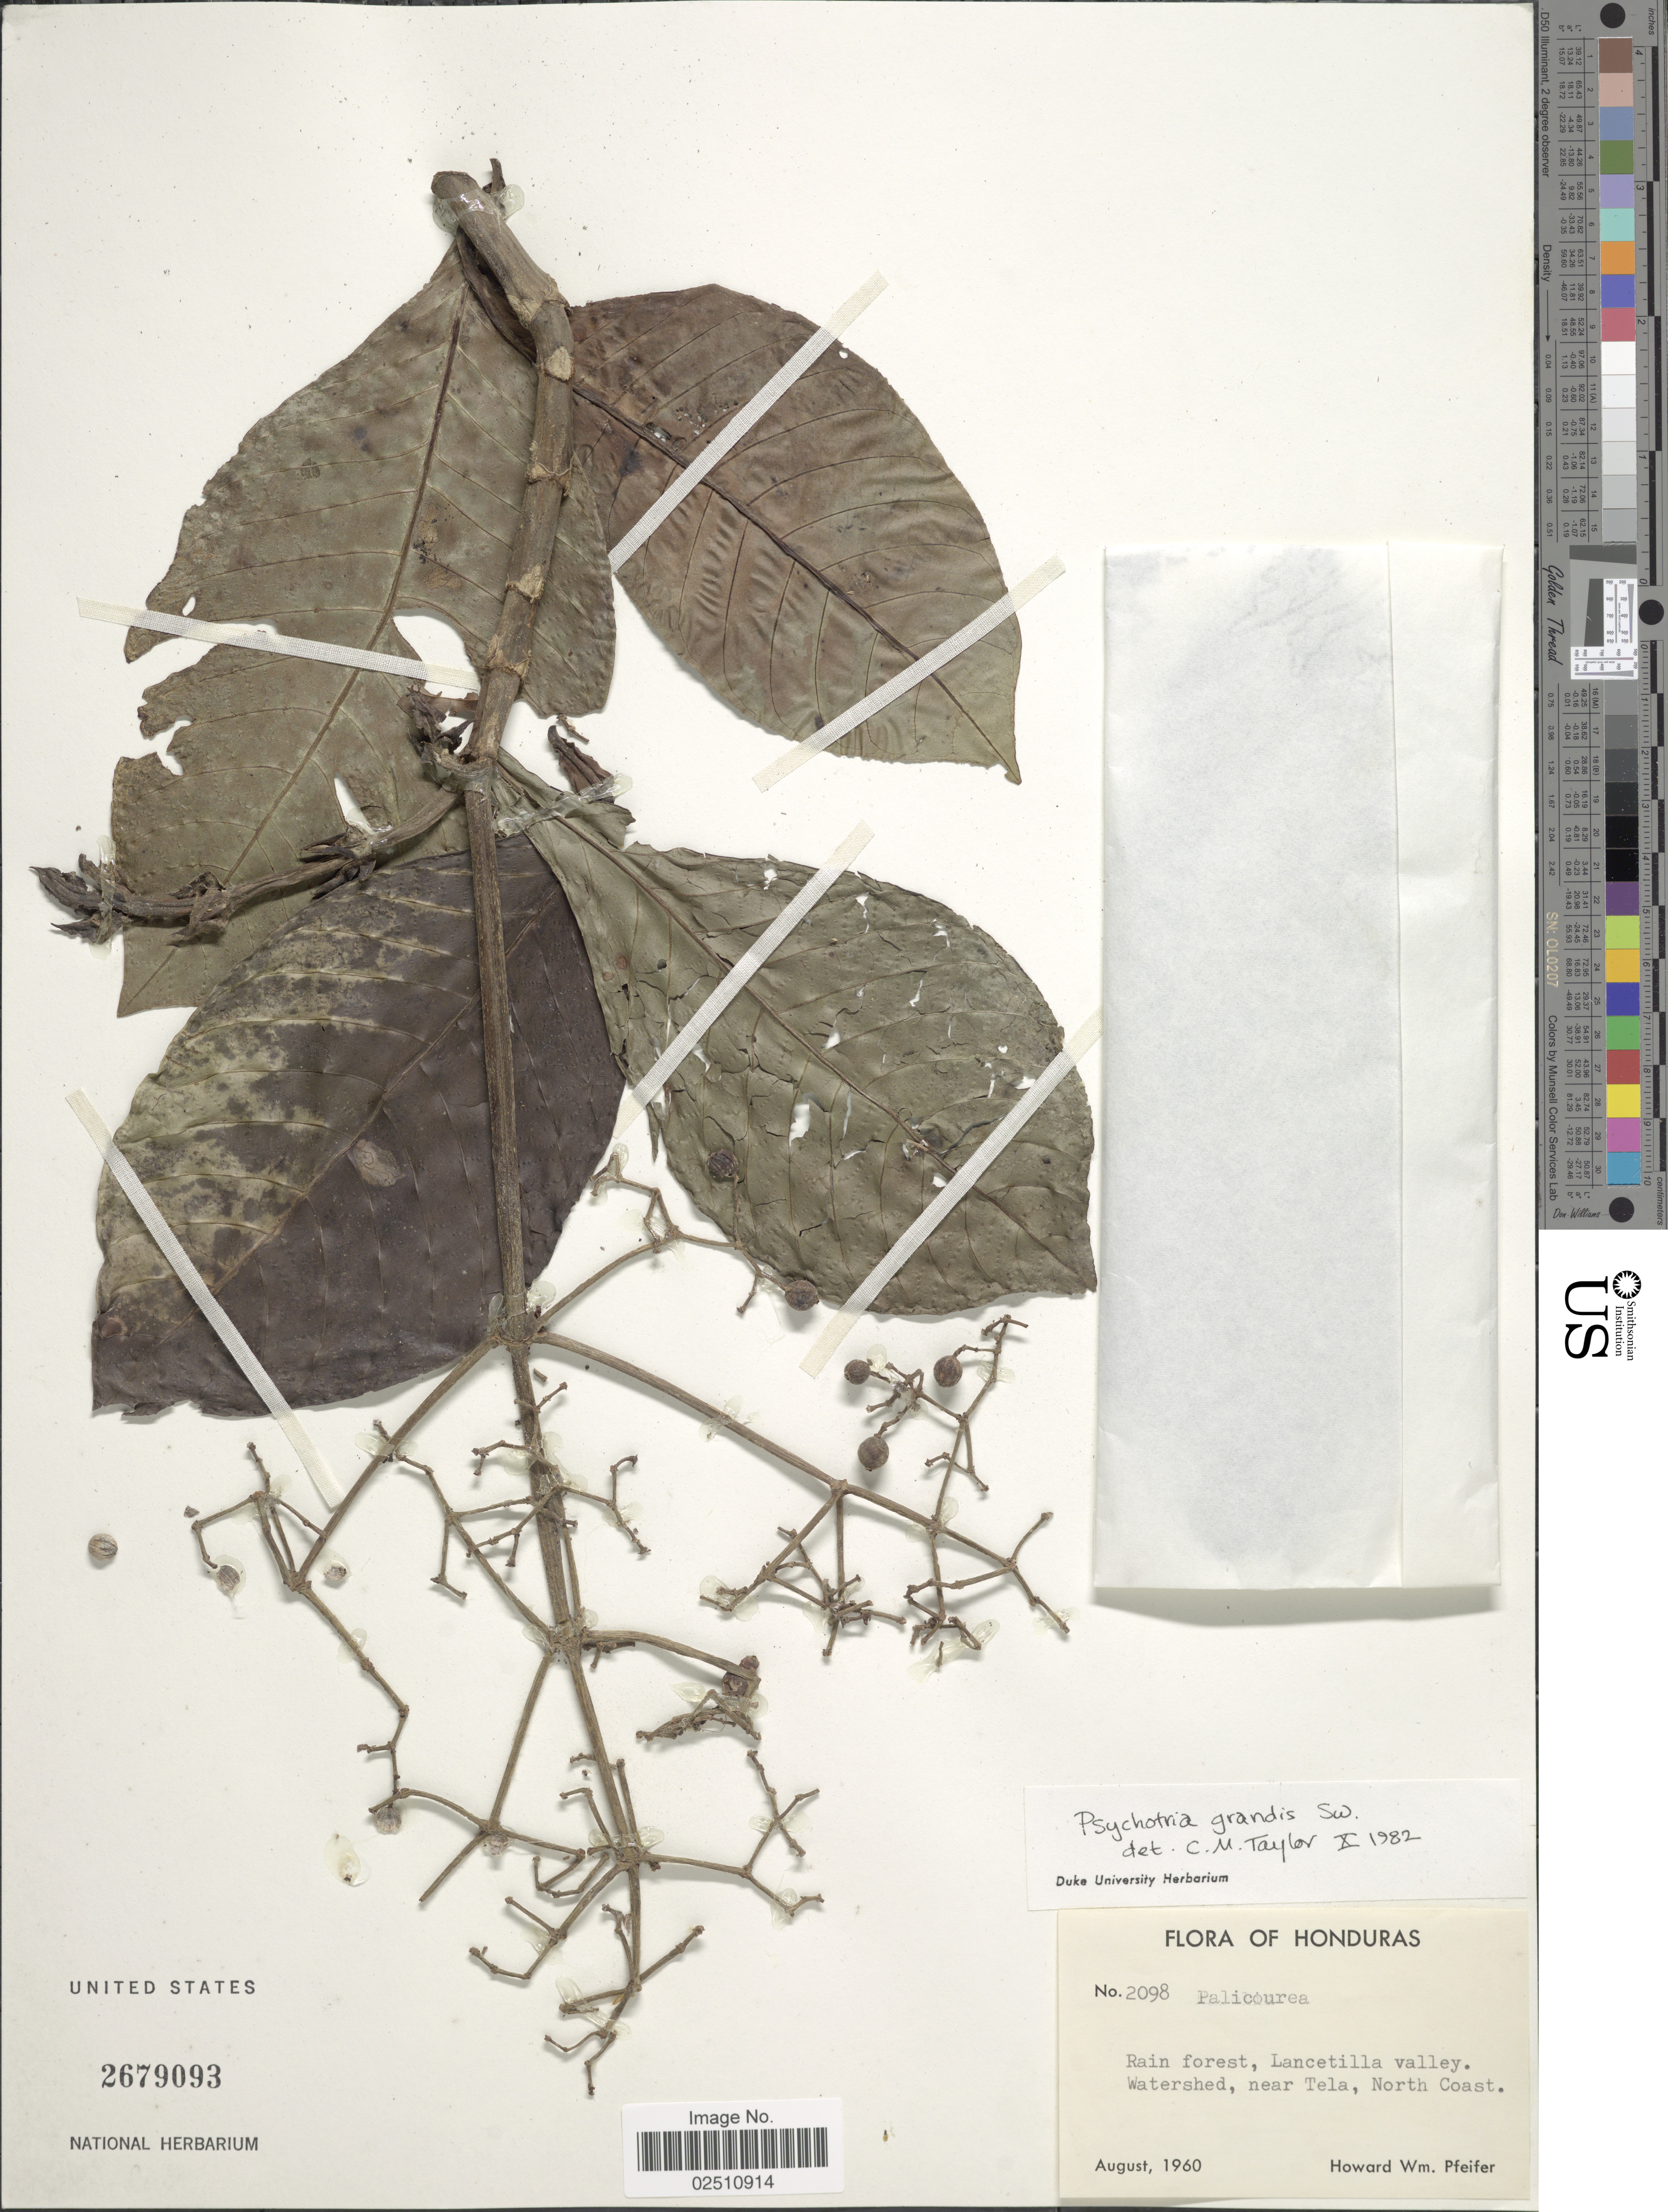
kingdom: Plantae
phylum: Tracheophyta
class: Magnoliopsida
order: Gentianales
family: Rubiaceae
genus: Psychotria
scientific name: Psychotria grandis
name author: Sw.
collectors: H. W. Pfeifer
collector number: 2098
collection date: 1960-08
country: Honduras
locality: Rain forest, Lancetilla valley, Watershed, near Tela, North Coast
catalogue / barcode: US 2679093